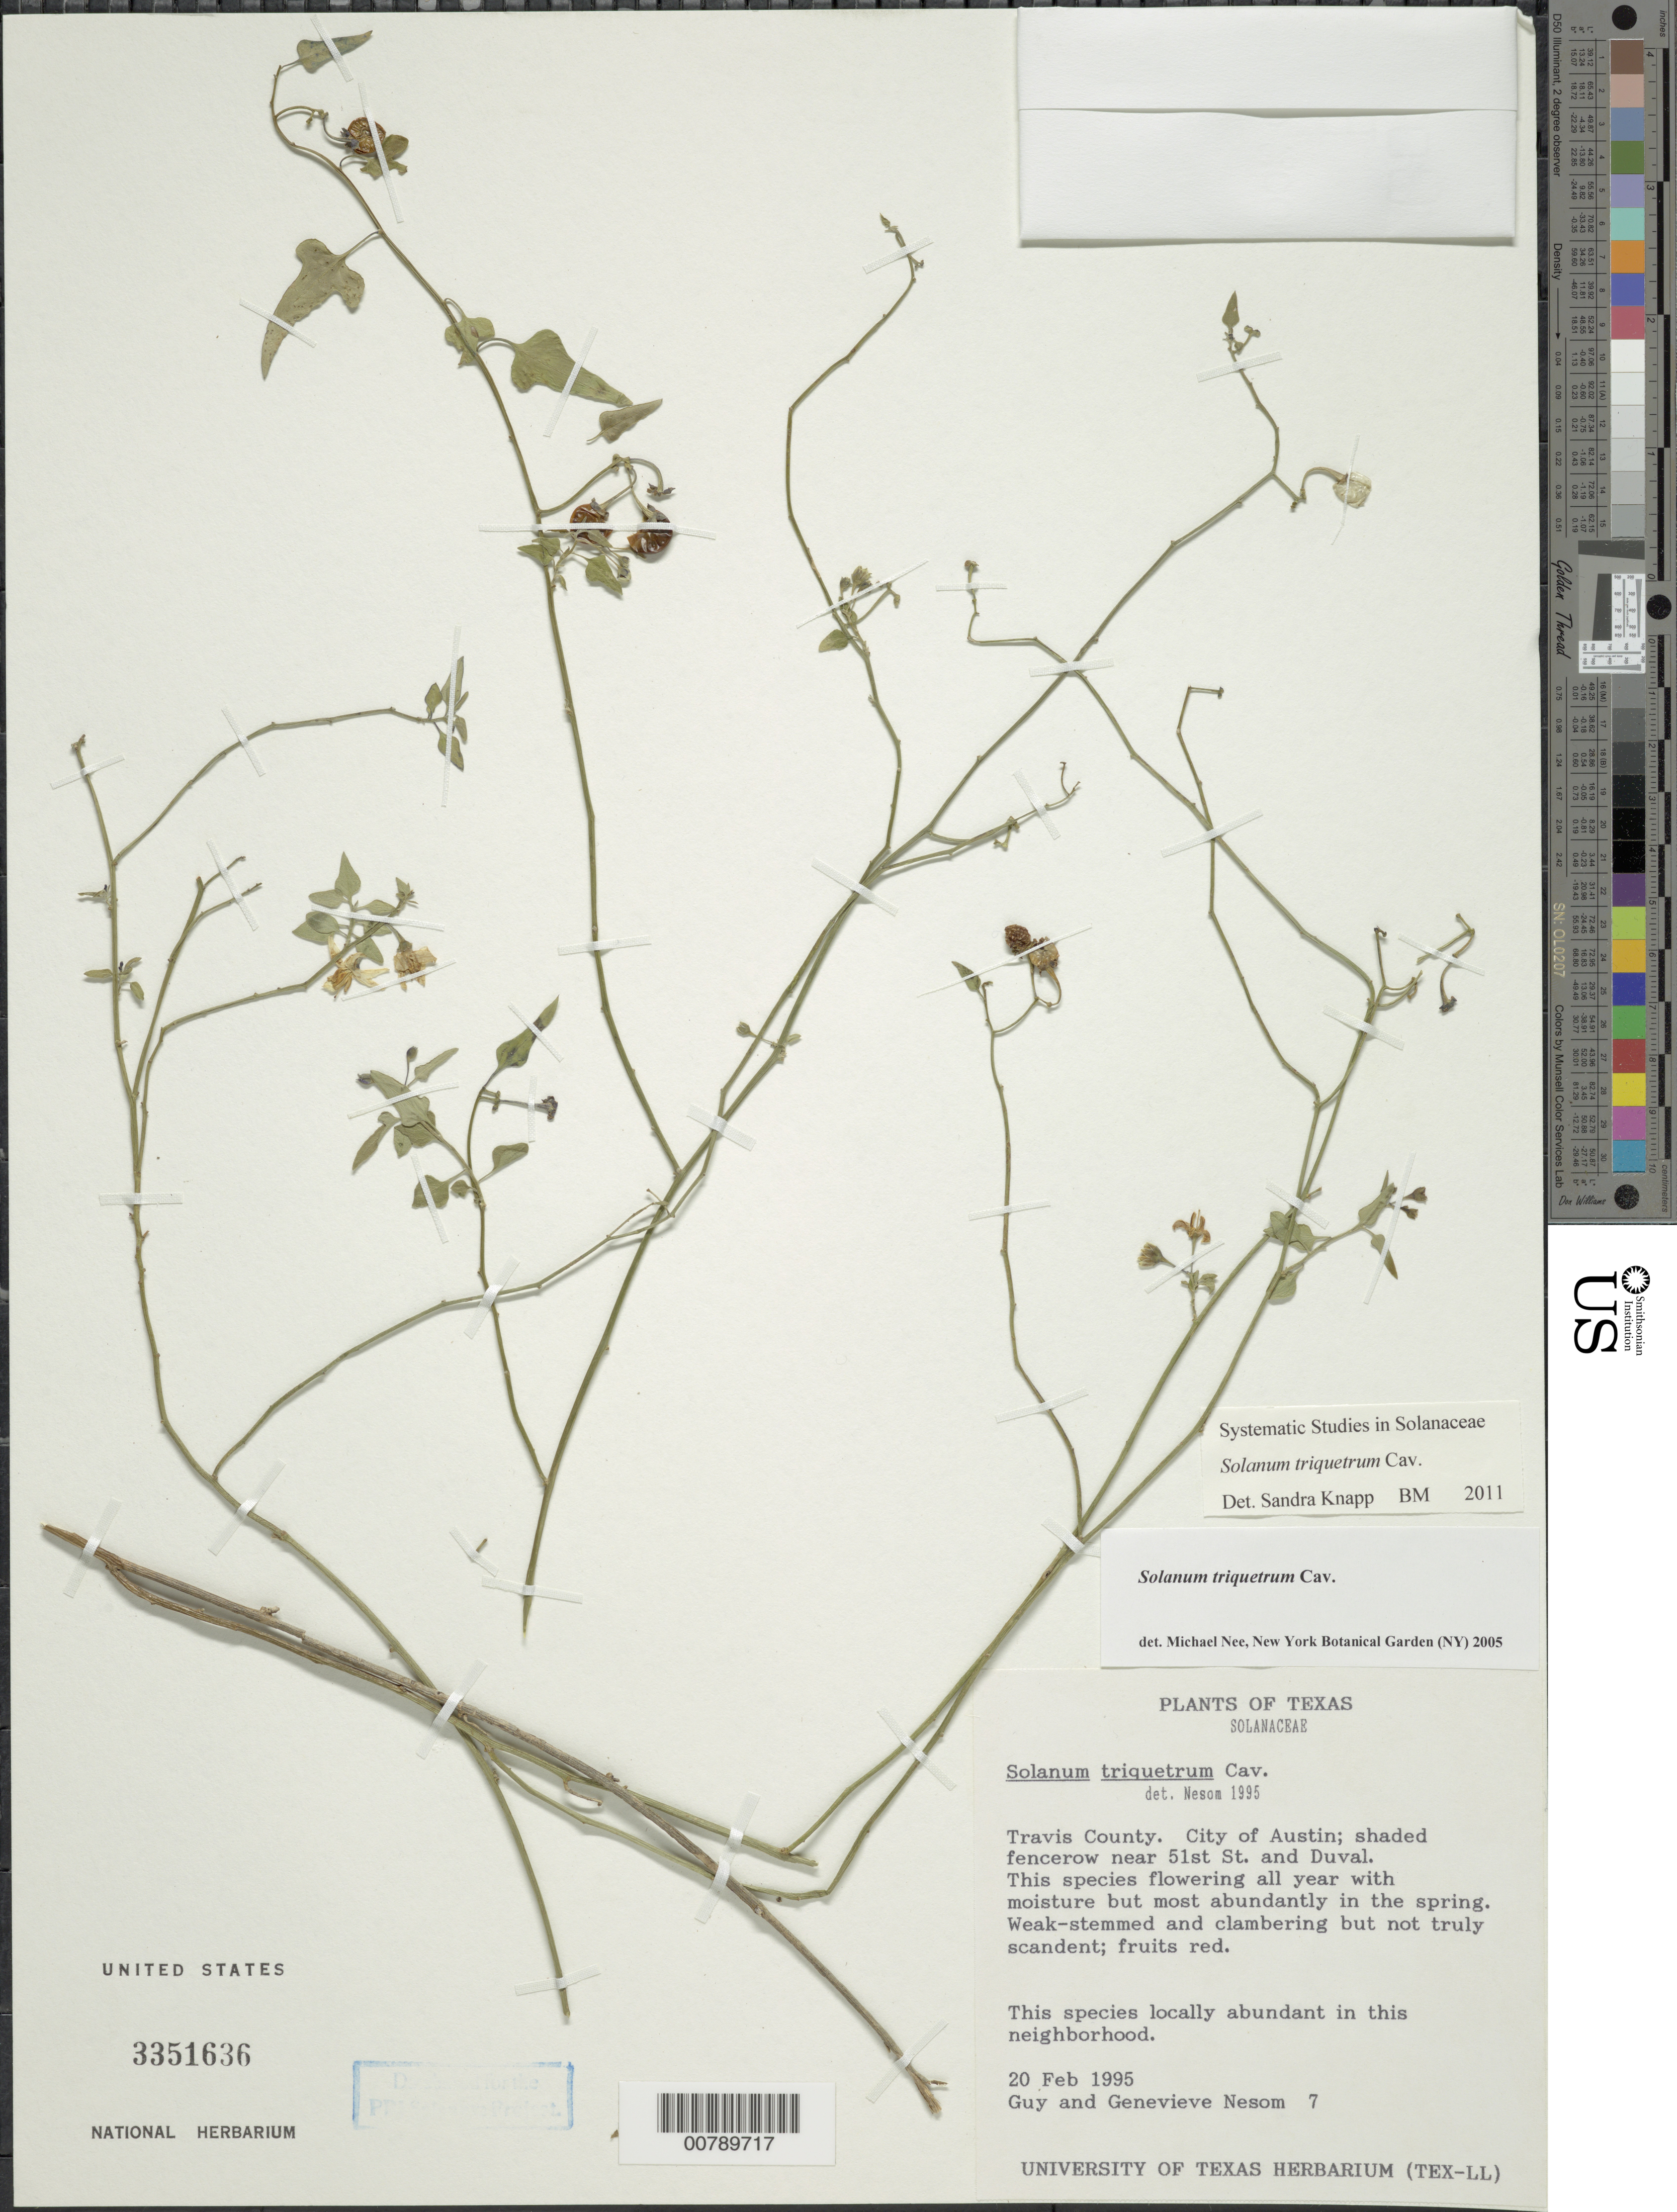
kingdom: Plantae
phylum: Tracheophyta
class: Magnoliopsida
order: Solanales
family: Solanaceae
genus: Solanum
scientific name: Solanum triquetrum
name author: Cav.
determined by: Knapp, S. D.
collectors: G. L. Nesom & G. L. Nesom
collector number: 7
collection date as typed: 20 Feb 1995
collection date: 1995-02-20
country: United States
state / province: Texas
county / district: Travis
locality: near 51st St and Duval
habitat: shaded fence row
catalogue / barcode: US 3351636